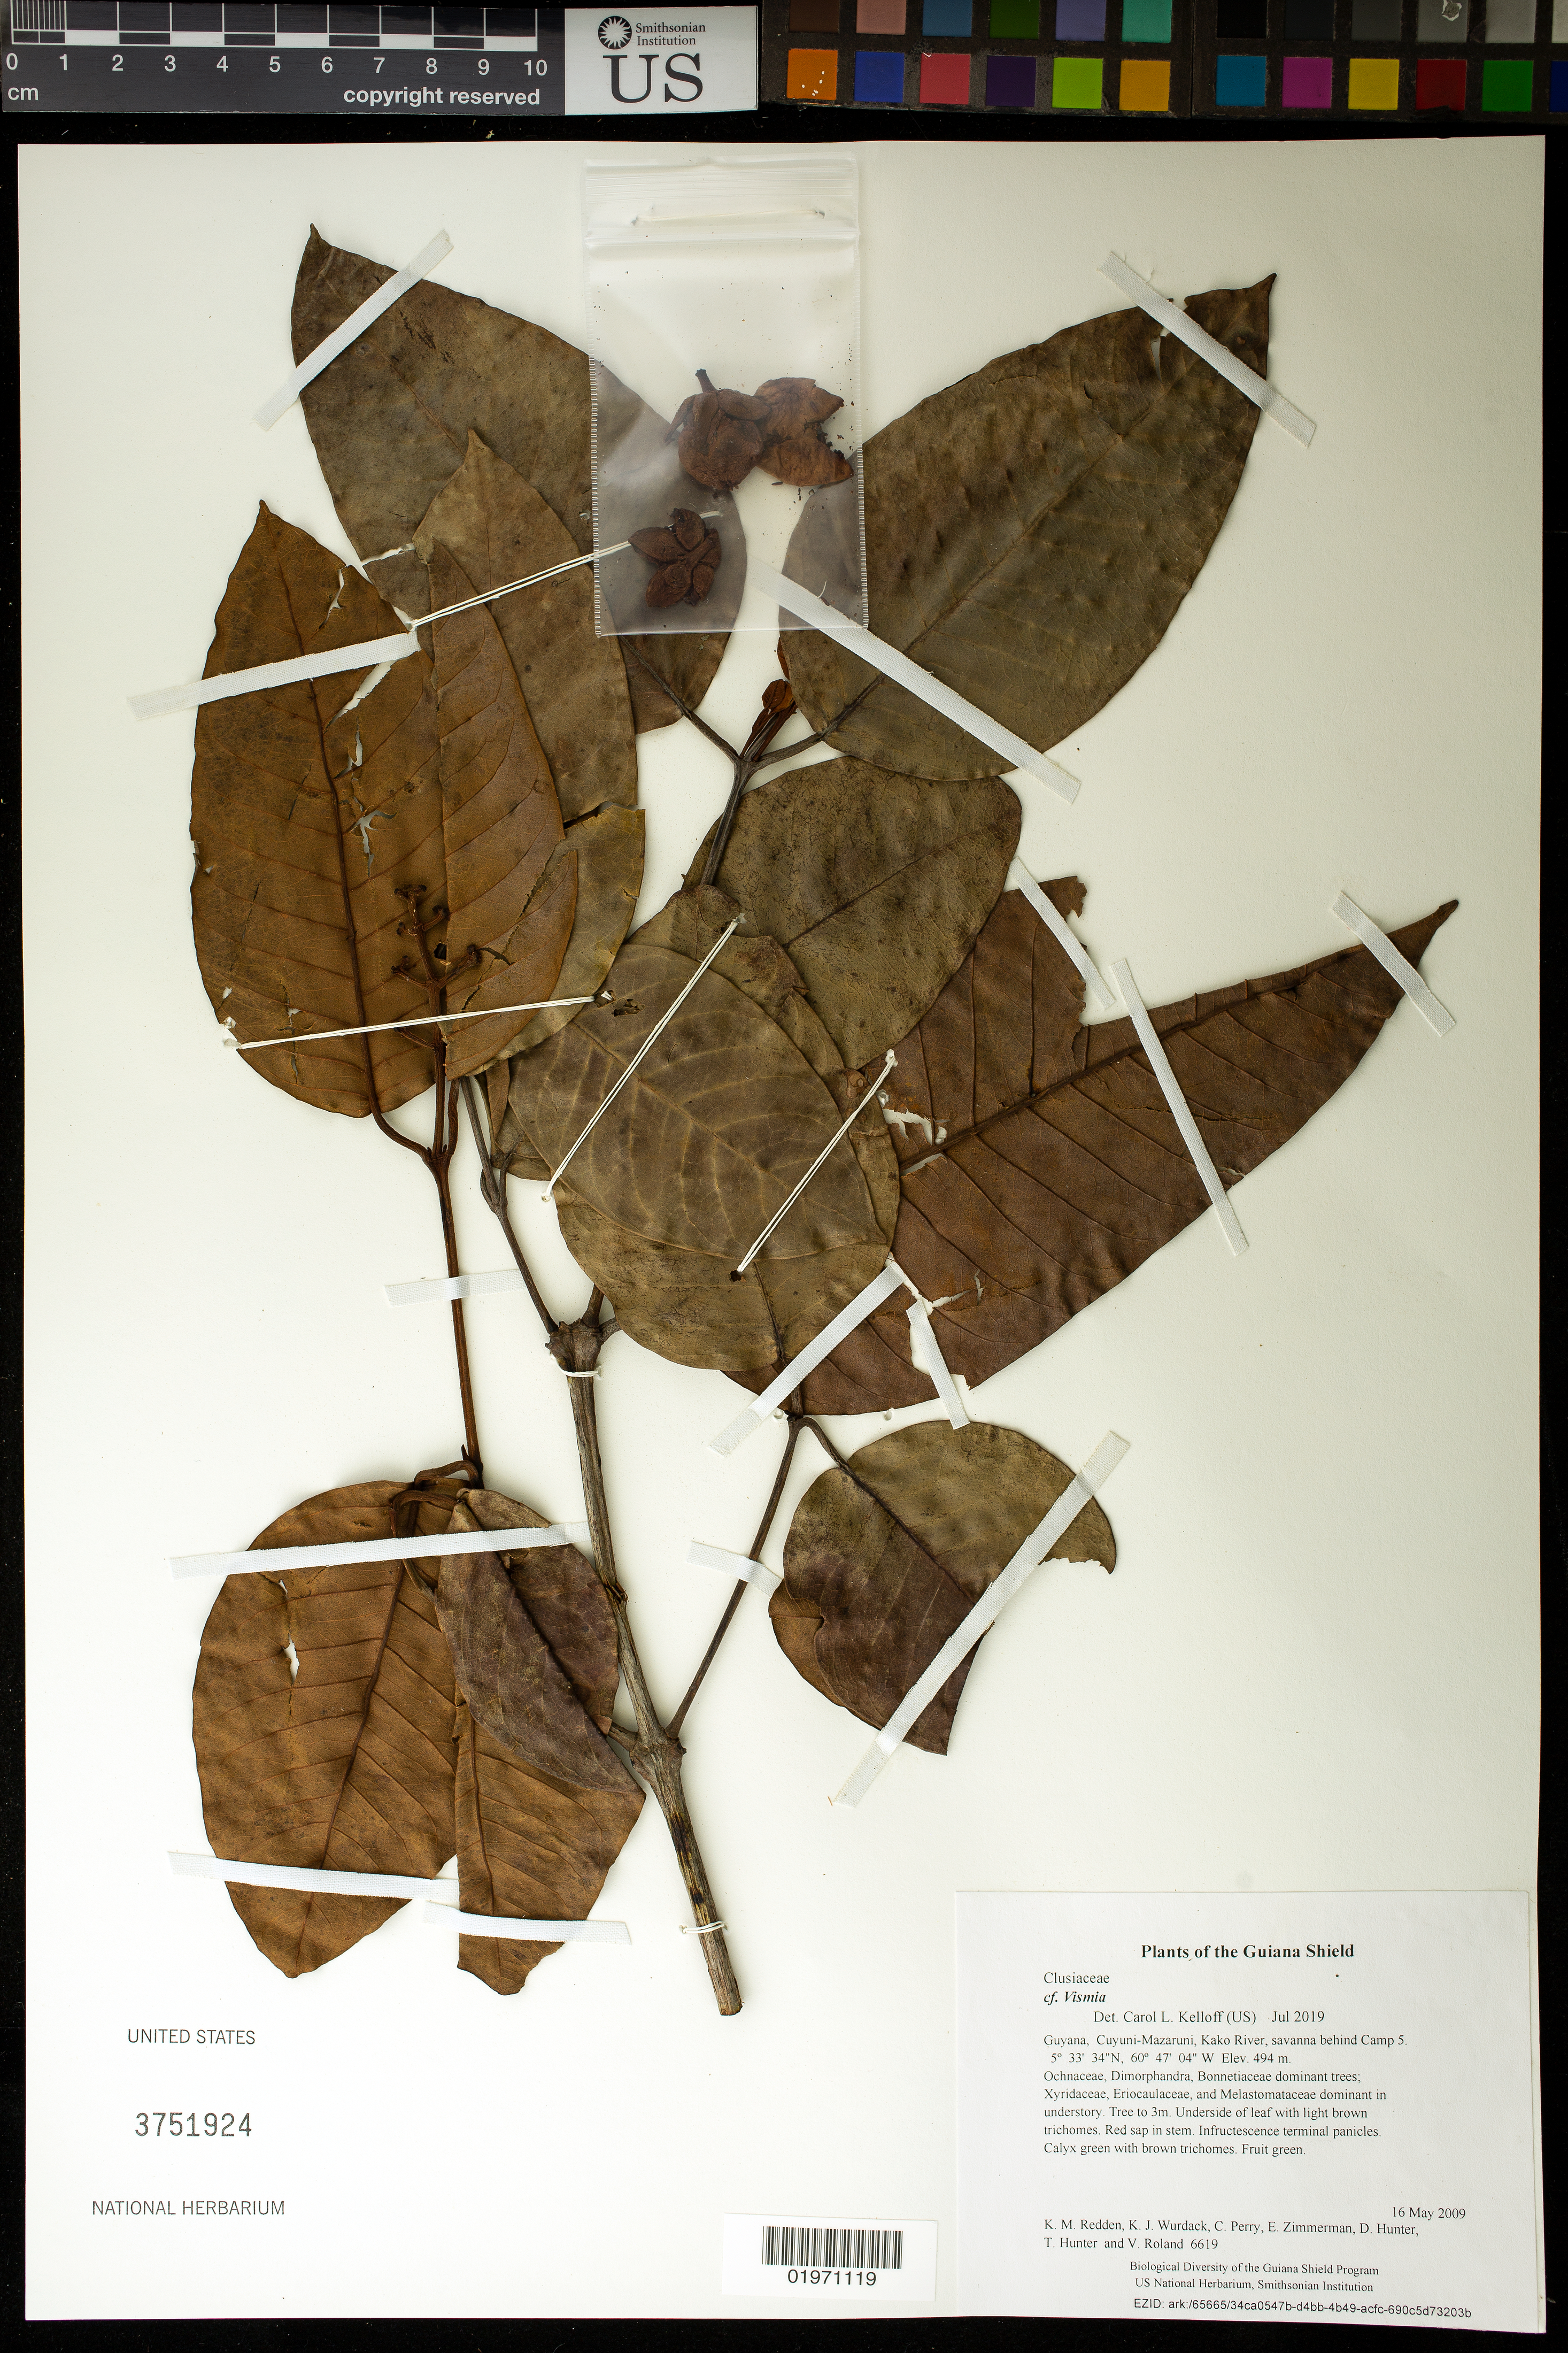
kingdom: Plantae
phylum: Tracheophyta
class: Magnoliopsida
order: Malpighiales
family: Hypericaceae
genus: Vismia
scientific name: Vismia sp.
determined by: Kelloff, Carol L., (US), Smithsonian Institution - National Museum of Natural History (UNITED STATES)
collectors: K. M. Redden, K. Wurdack, C. Perry, E. Zimmerman, D. Hunter, T. Hunter & V. Roland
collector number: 6619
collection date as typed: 16 May 2009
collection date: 2009-05-16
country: Guyana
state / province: Cuyuni-Mazaruni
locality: Kako River, savanna behind Camp 5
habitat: Ochnaceae, Dimorphandra, Bonnetiaceae dominant trees; Xyridaceae, Eriocaulaceae, and Melastomataceae dominant in understory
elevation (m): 494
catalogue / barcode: US 3751924